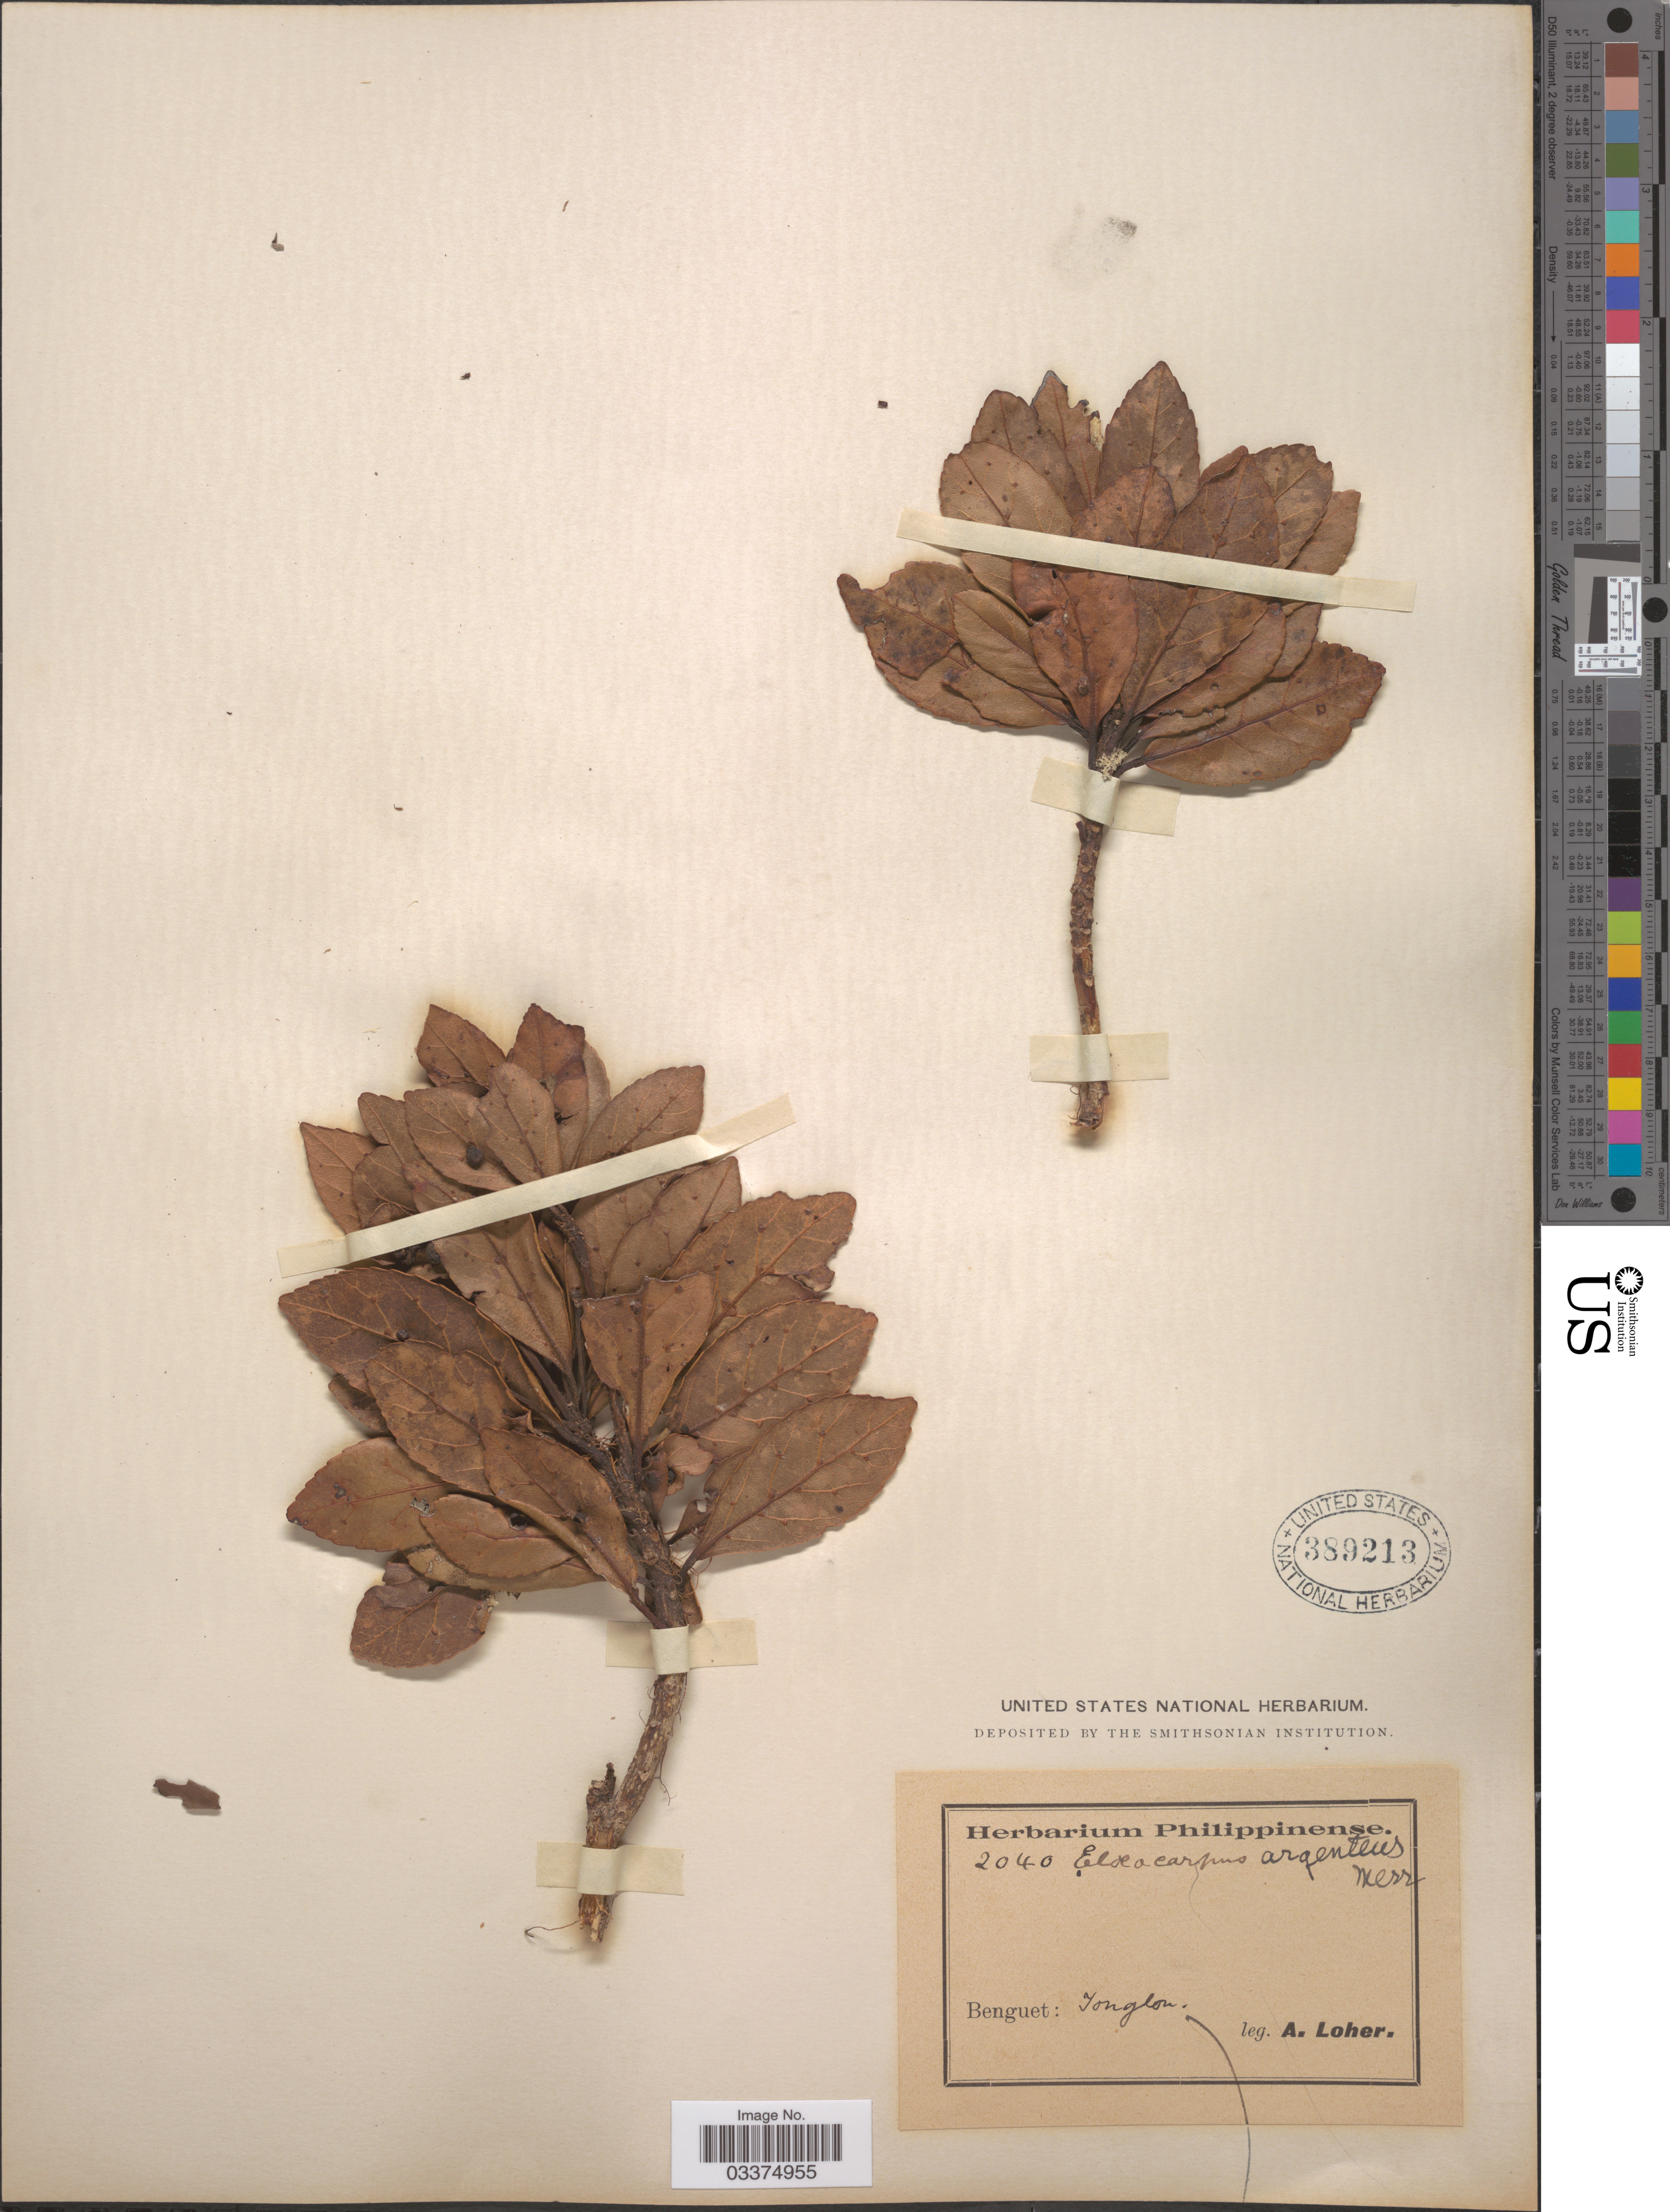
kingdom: Plantae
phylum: Tracheophyta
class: Magnoliopsida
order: Oxalidales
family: Elaeocarpaceae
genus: Elaeocarpus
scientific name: Elaeocarpus argenteus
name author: Merr.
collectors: A. Loher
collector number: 2040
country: Philippines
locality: Benguet: Tonglon.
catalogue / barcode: US 389213